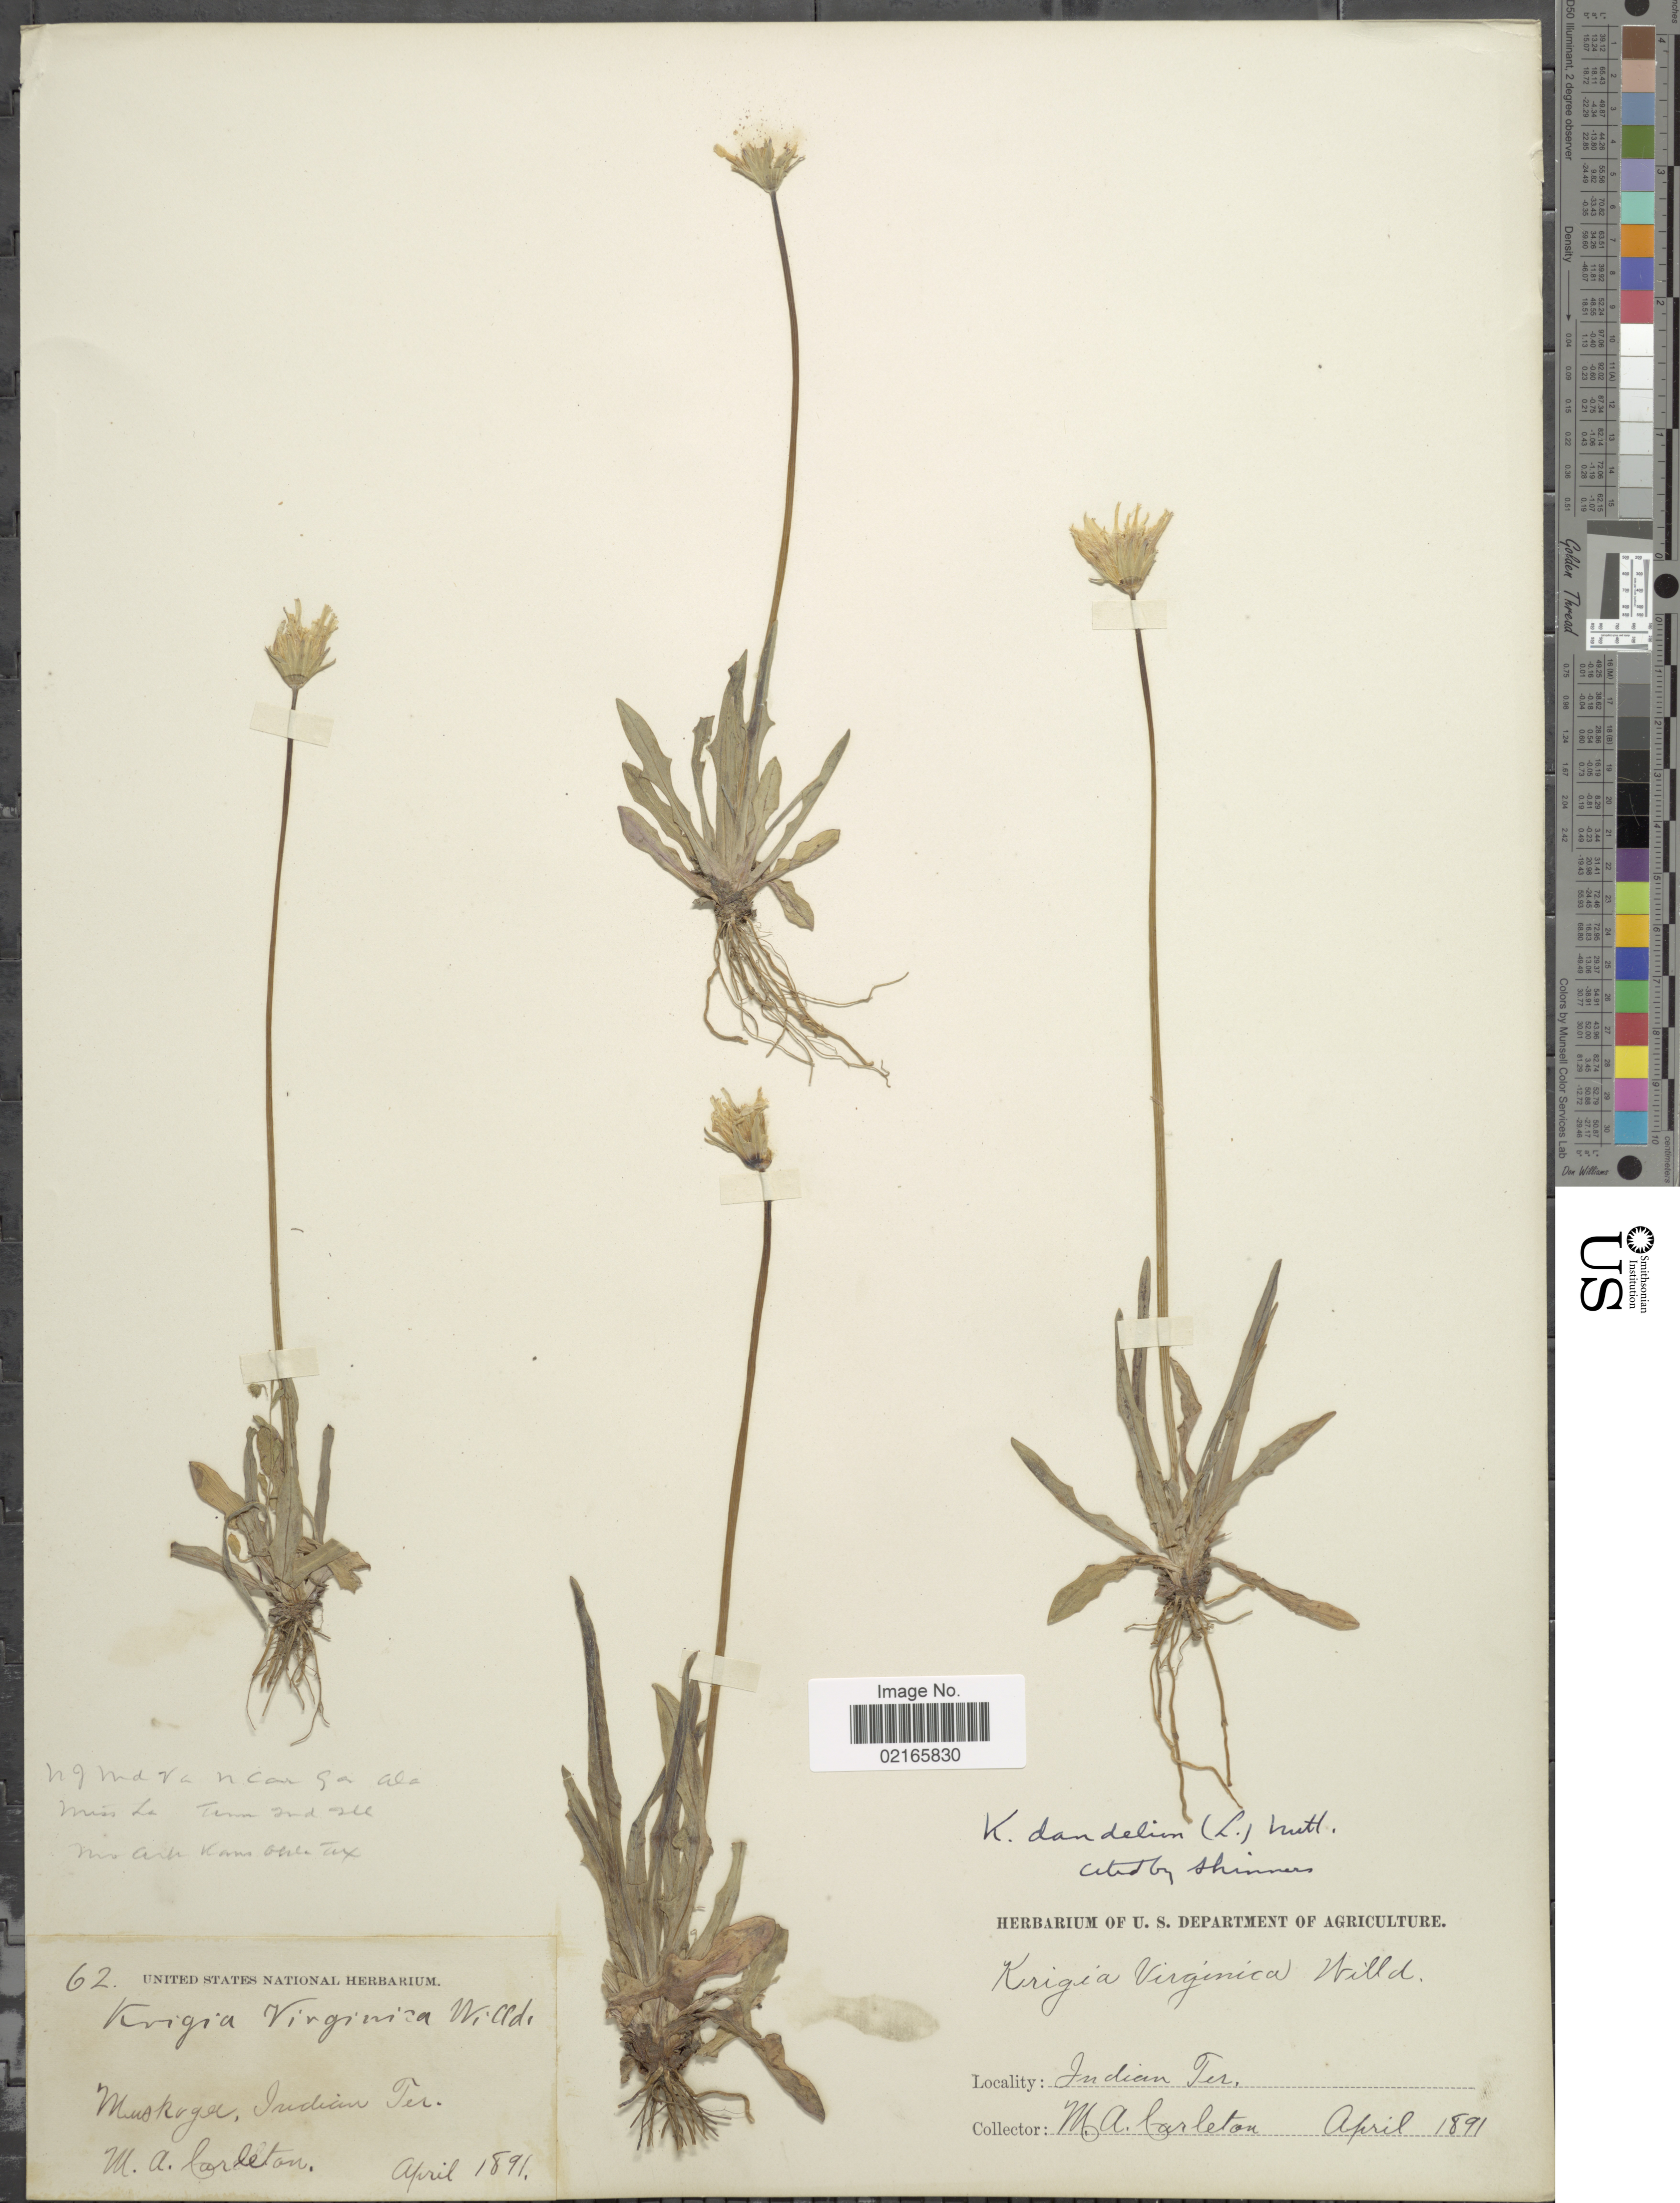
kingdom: Plantae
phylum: Tracheophyta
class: Magnoliopsida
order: Asterales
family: Asteraceae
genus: Krigia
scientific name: Krigia dandelion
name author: (L.) Nutt.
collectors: M. A. Carleton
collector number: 62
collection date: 1891-04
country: United States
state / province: Oklahoma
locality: Muskoga, Indian Ter.